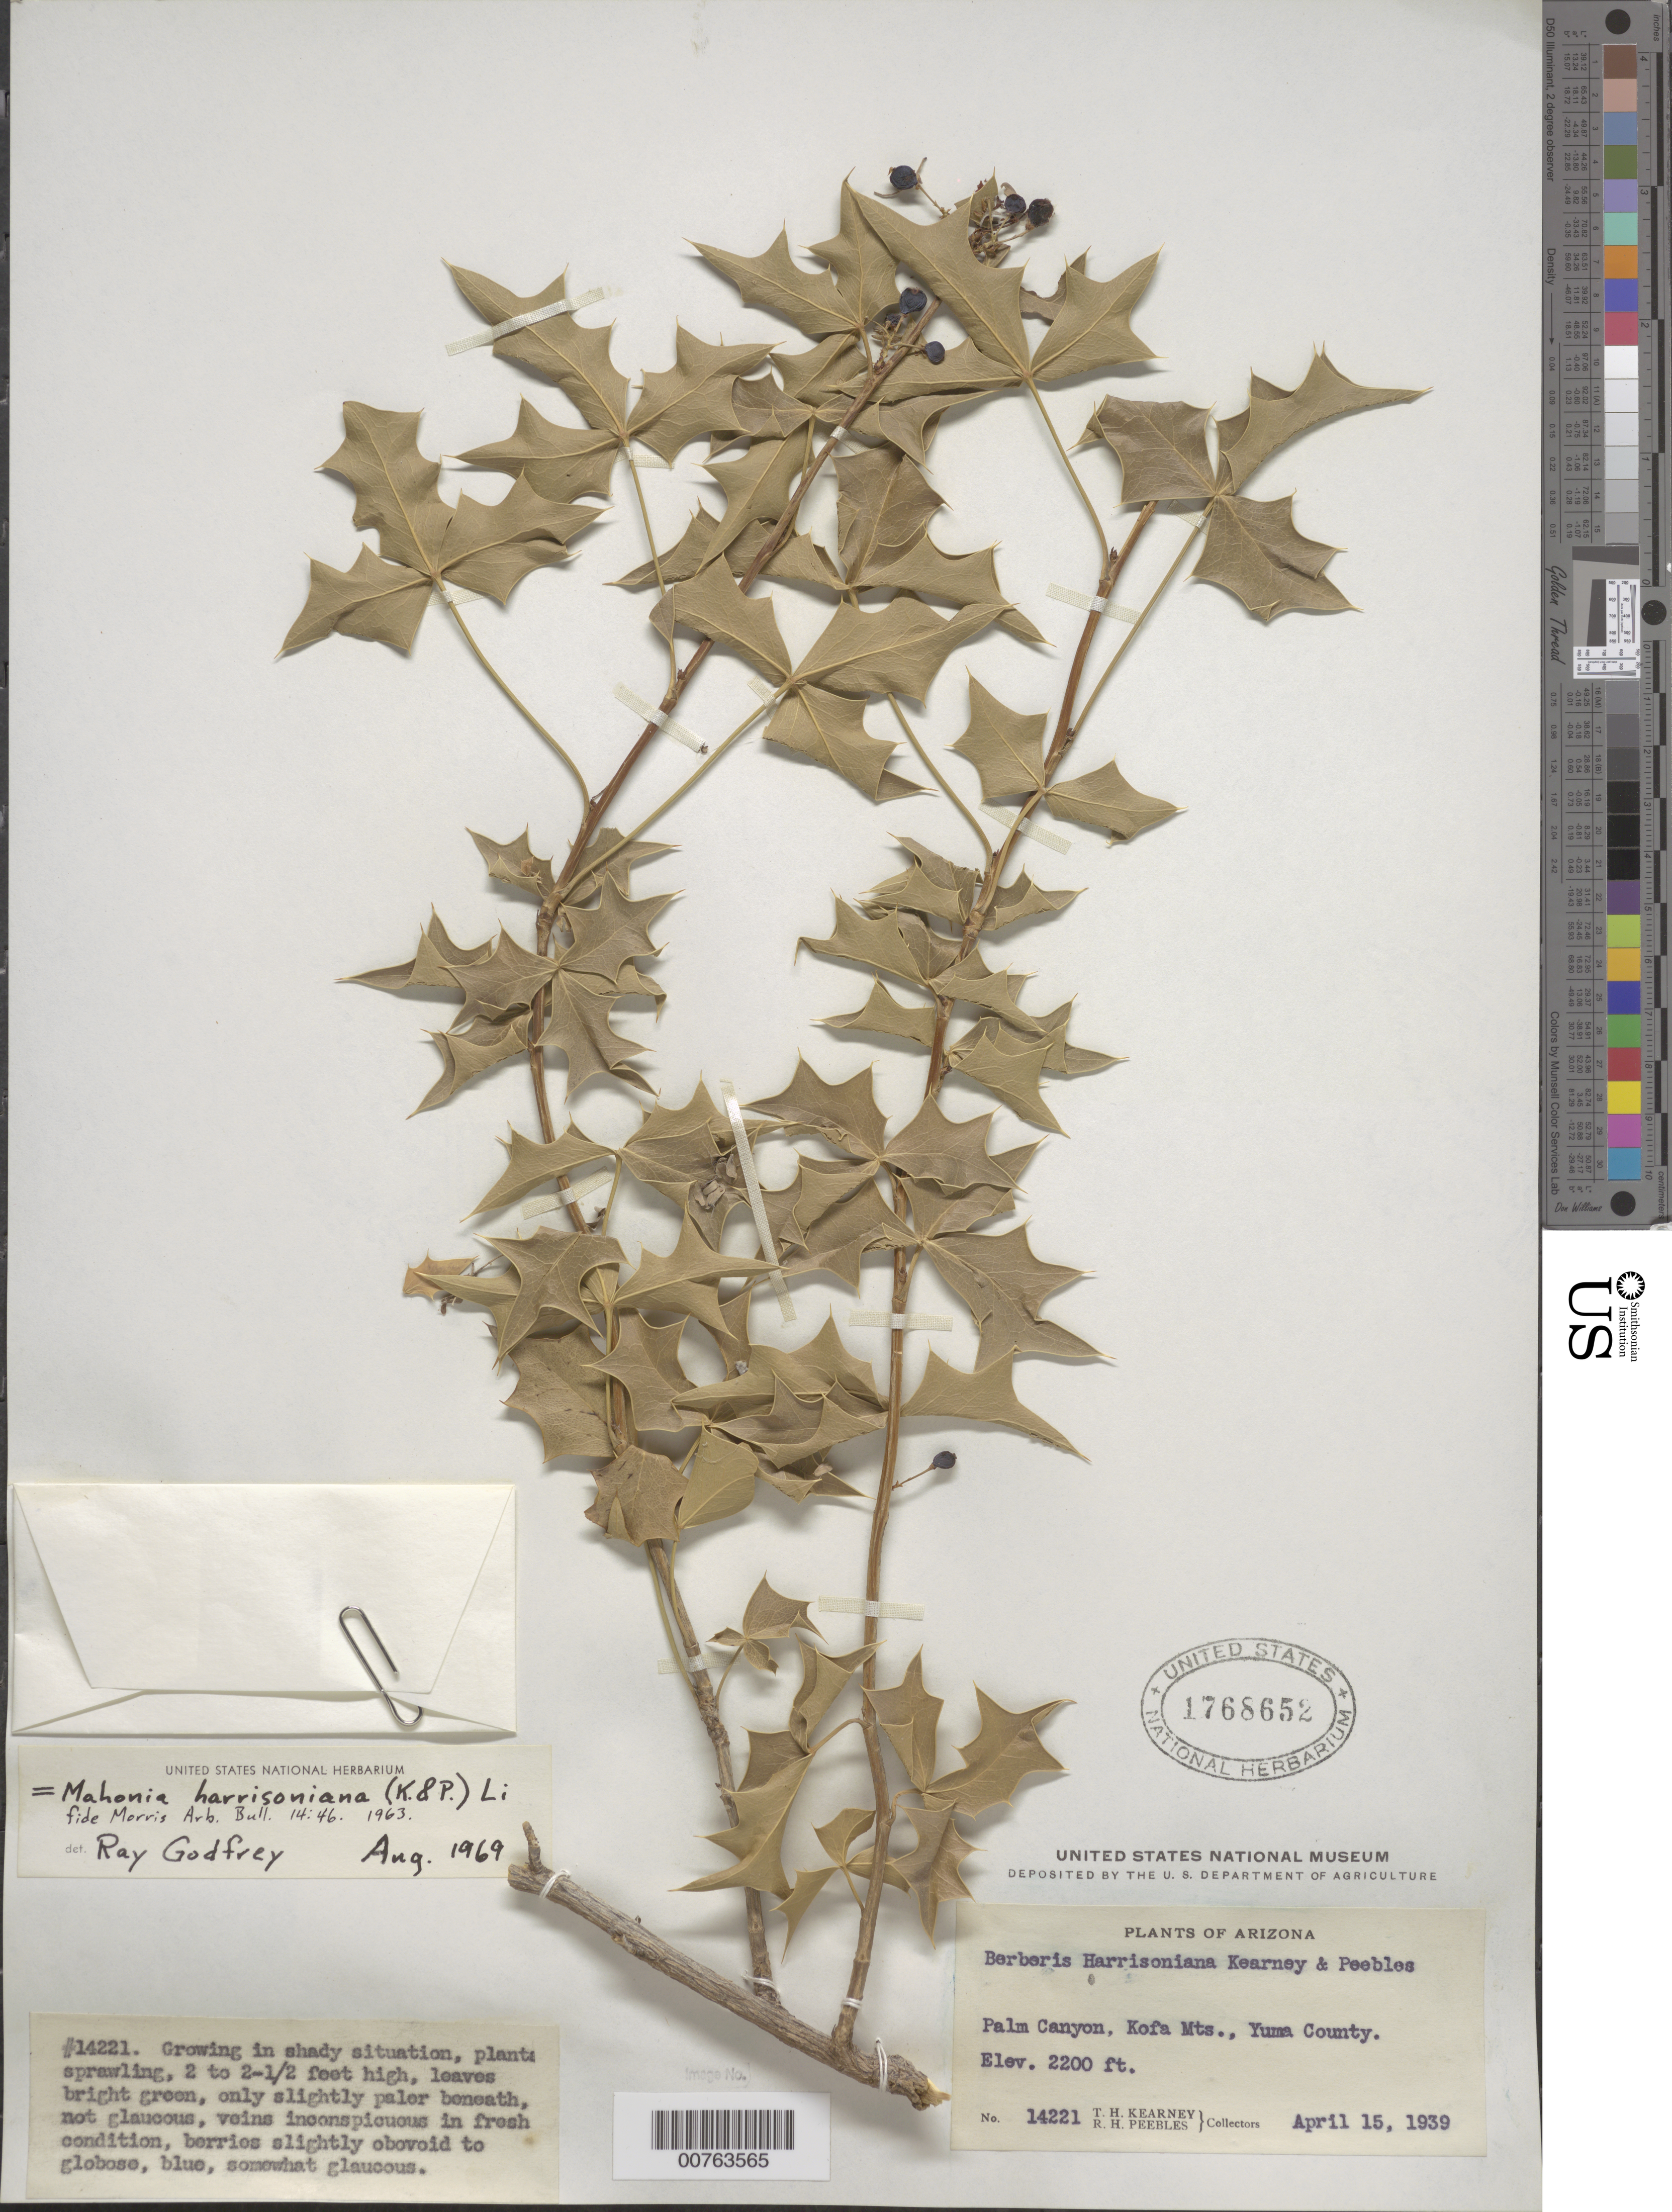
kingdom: Plantae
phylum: Tracheophyta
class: Magnoliopsida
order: Ranunculales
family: Berberidaceae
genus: Mahonia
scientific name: Mahonia harrisoniana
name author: (Kearney & Peebles) H.L. Li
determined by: Godfrey, M. R.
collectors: T. H. Kearney & R. H. Peebles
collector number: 14221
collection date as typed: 15 Apr 1939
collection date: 1939-04-15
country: United States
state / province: Arizona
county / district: Yuma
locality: Palm Canyon, Kofa Mtns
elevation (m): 671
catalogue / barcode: US 1768652